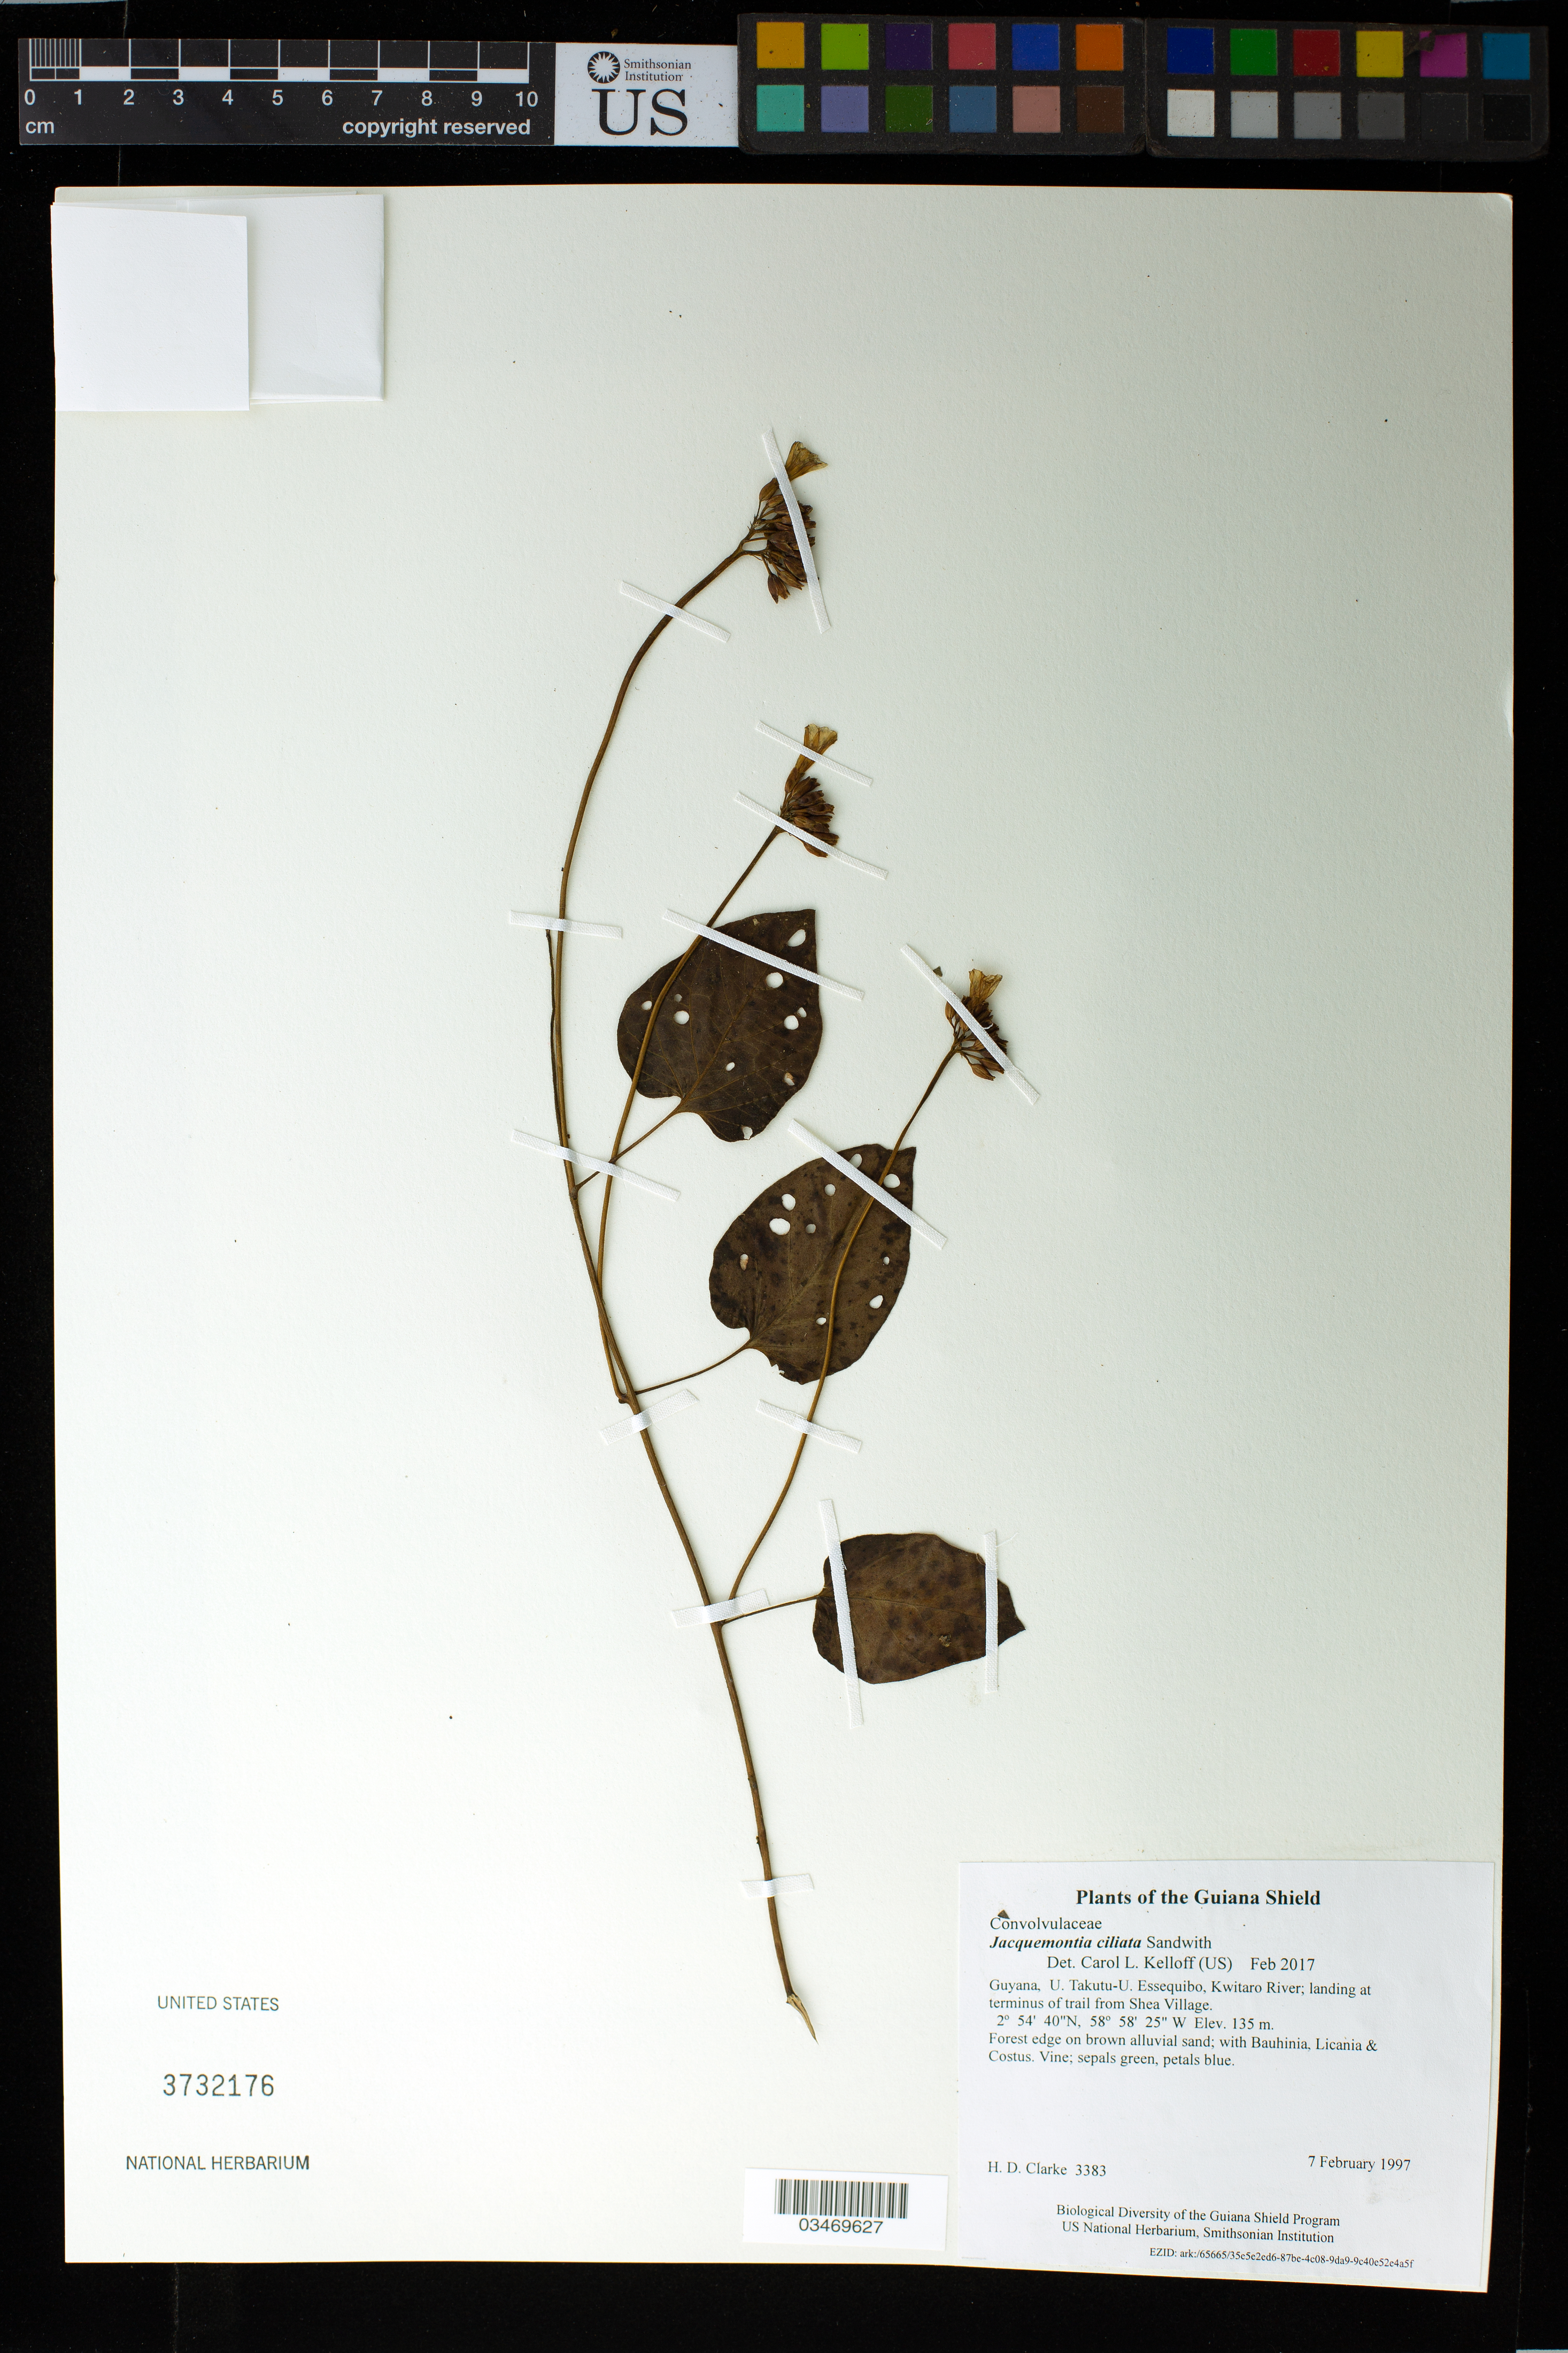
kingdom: Plantae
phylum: Tracheophyta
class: Magnoliopsida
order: Solanales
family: Convolvulaceae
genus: Jacquemontia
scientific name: Jacquemontia ciliata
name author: Sandwith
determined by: Kelloff, Carol L., (US), Smithsonian Institution - National Museum of Natural History (UNITED STATES)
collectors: H. D. Clarke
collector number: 3383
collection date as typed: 7 February 1997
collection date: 1997-02-07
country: Guyana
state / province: U. Takutu-U. Essequibo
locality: Kwitaro River; landing at terminus of trail from Shea Village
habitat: Forest edge on brown alluvial sand; with Bauhinia, Licania & Costus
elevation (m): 135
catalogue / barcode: US 3732176